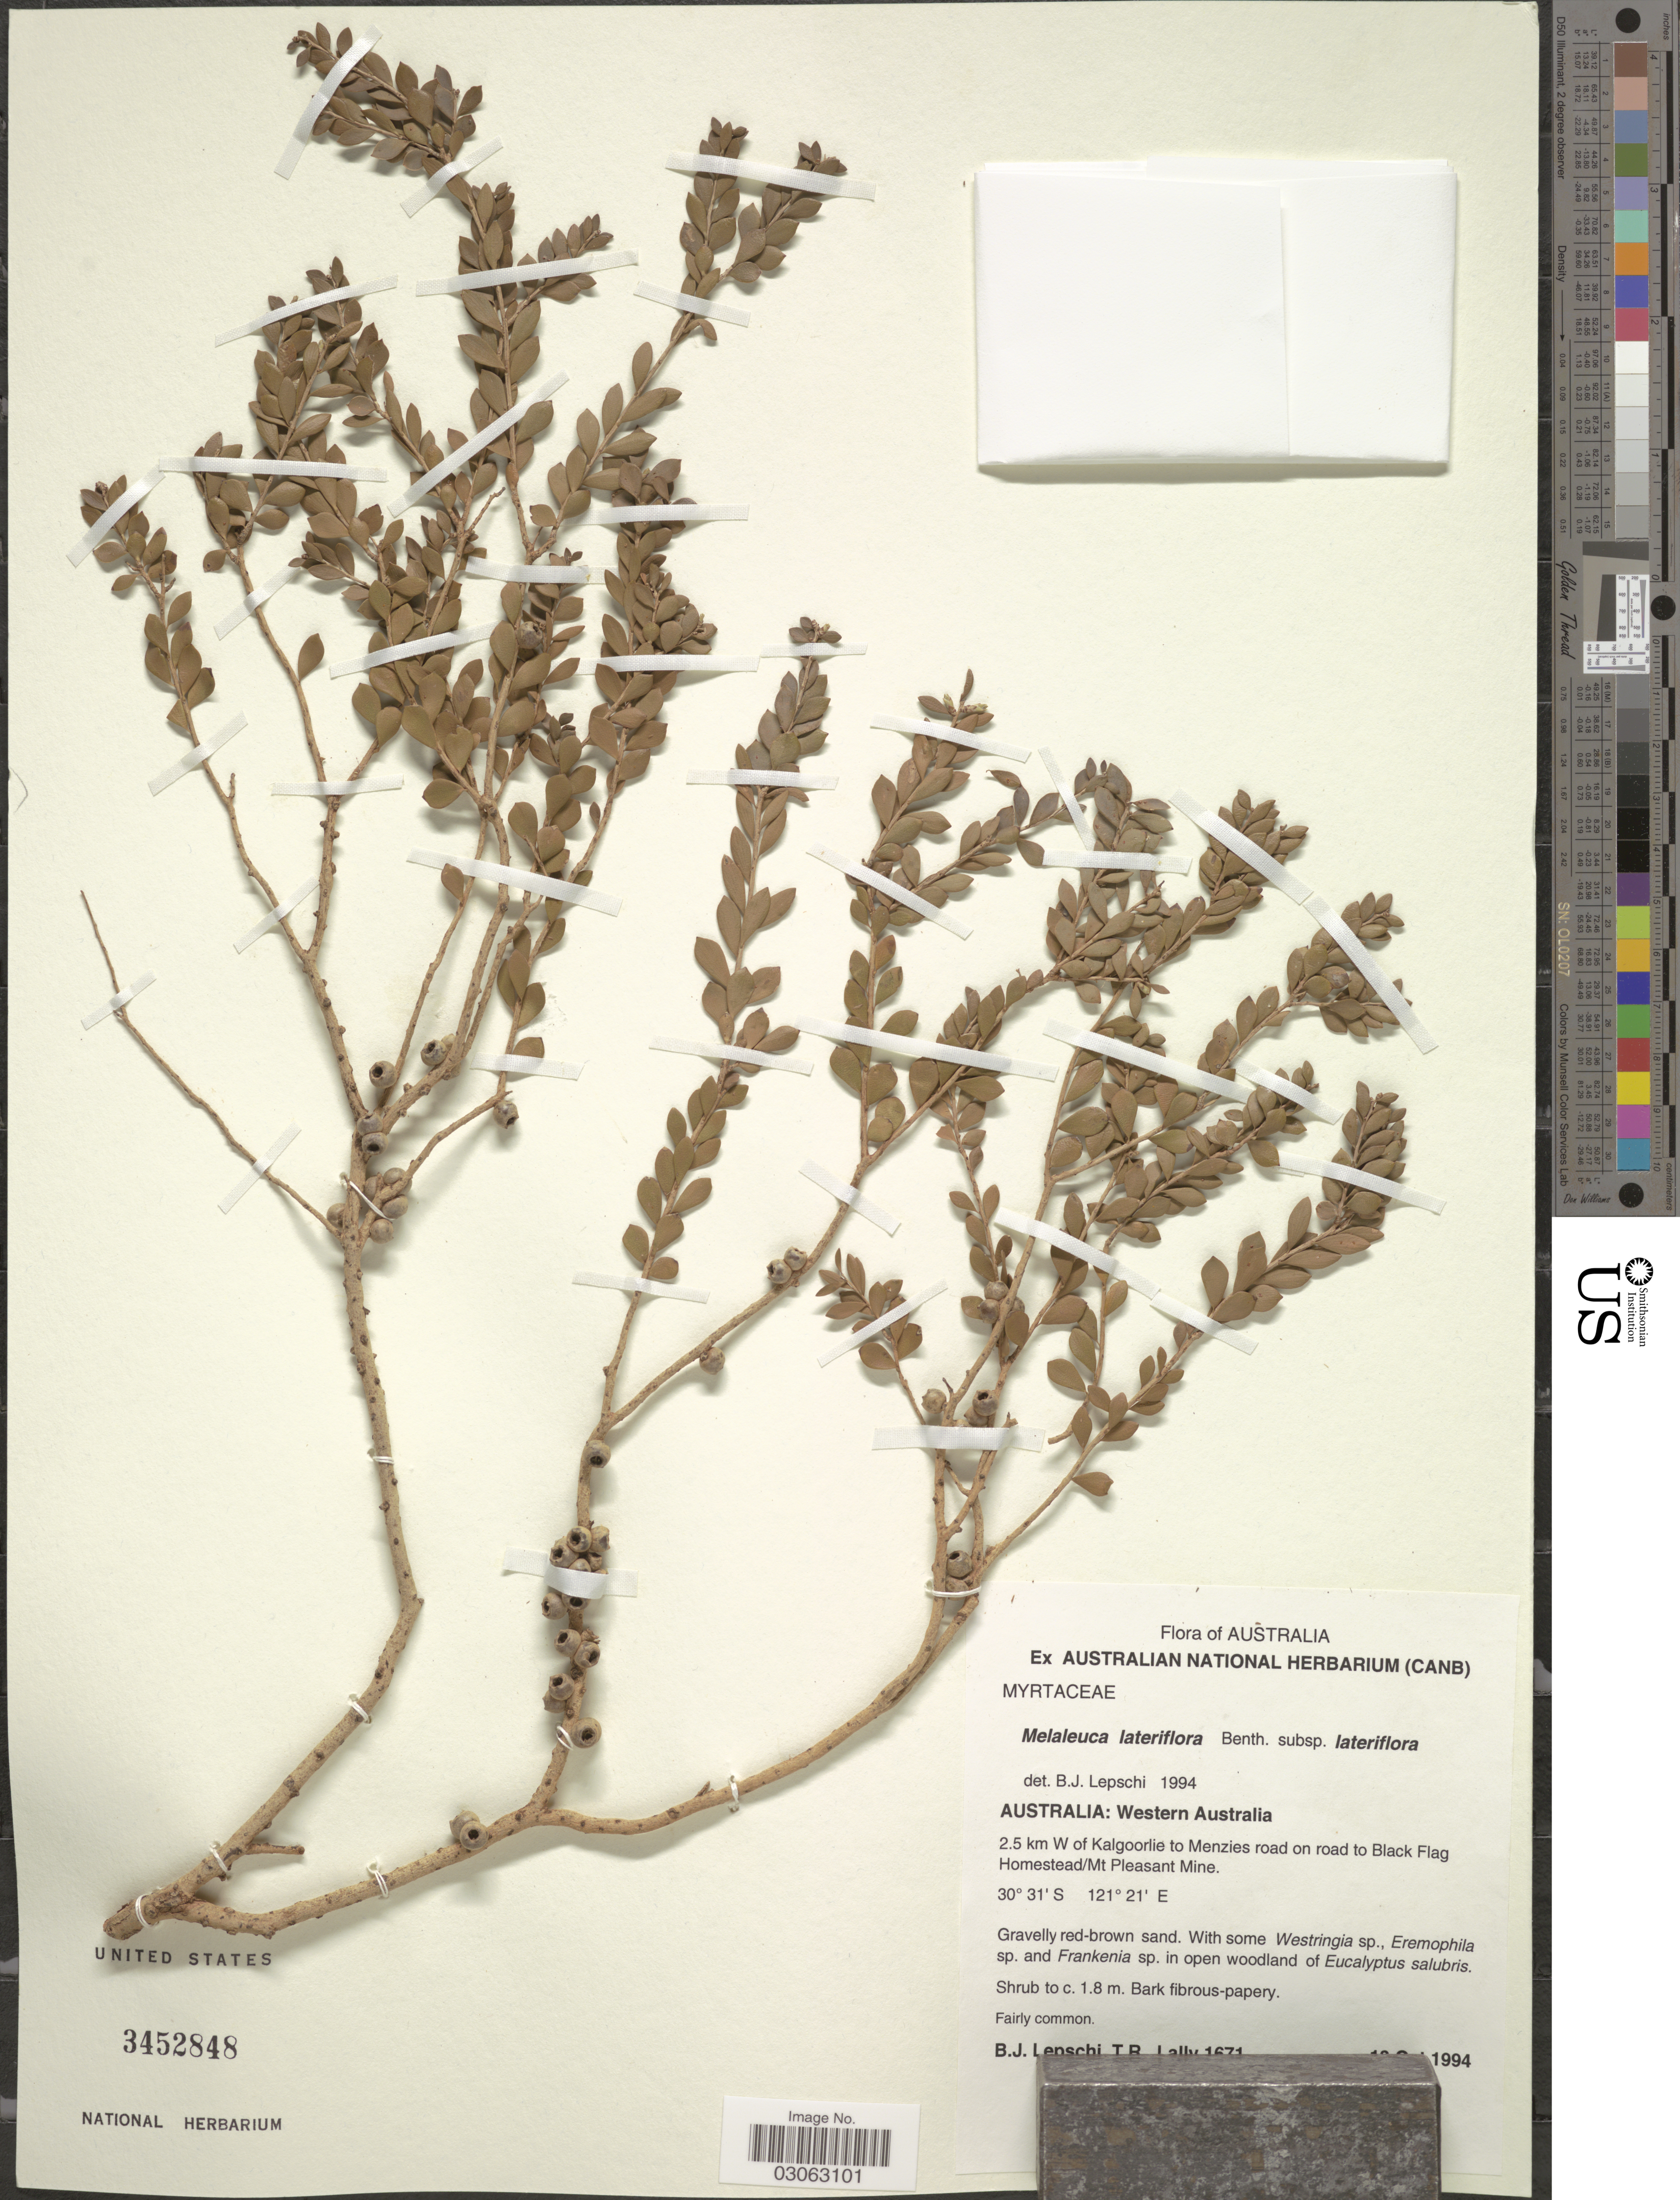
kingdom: Plantae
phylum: Tracheophyta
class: Magnoliopsida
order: Myrtales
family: Myrtaceae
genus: Melaleuca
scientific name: Melaleuca lateriflora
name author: Benth.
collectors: B. Lepschi & T. R. Lally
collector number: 1671*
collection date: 1994-10-10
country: Australia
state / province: Western Australia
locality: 2.5 km W of Kalgoorlie to Menzies road on road to Black Flag Homestead/ Mt Pleasant Mine.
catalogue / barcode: US 3452848